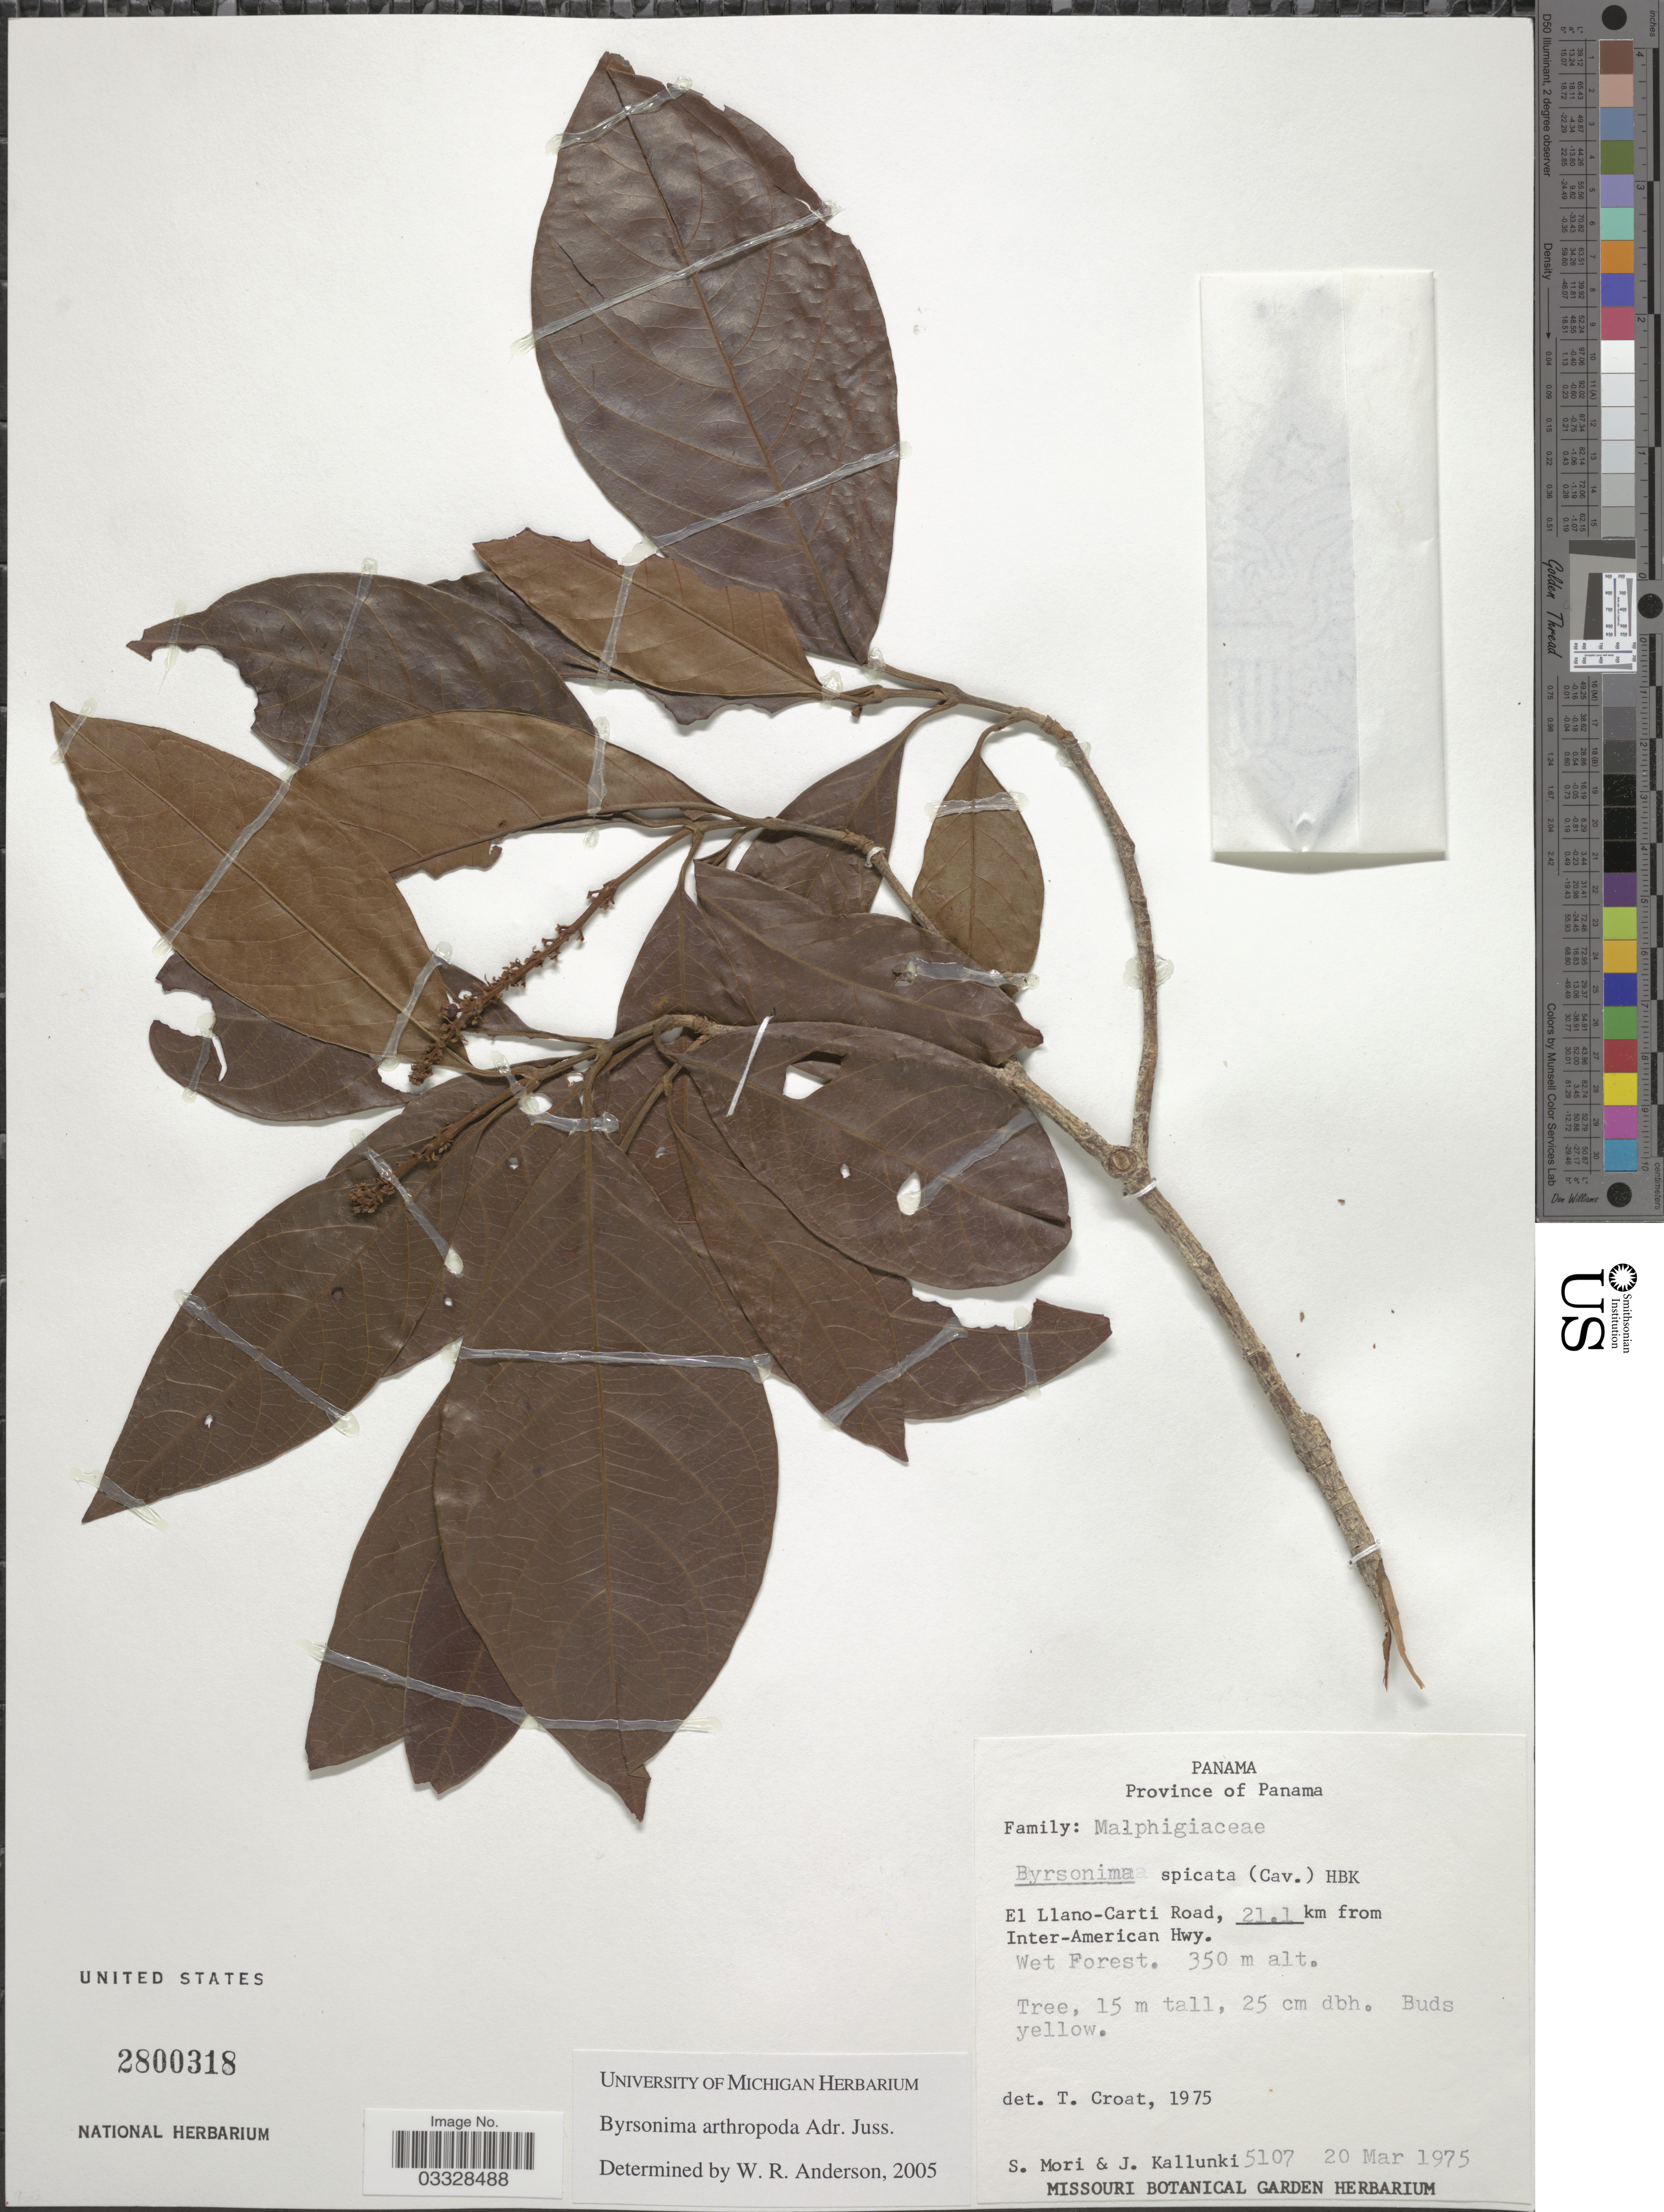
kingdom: Plantae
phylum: Tracheophyta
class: Magnoliopsida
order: Malpighiales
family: Malpighiaceae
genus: Byrsonima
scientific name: Byrsonima arthropoda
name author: A. Juss.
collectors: S. Mori & J. Kallunki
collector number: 5107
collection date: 1975-03-20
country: Panama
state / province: Panamá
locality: El Llano-Carti Road, 21.1 km from Inter-American Hwy. Wet Forest.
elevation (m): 350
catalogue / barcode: US 2800318